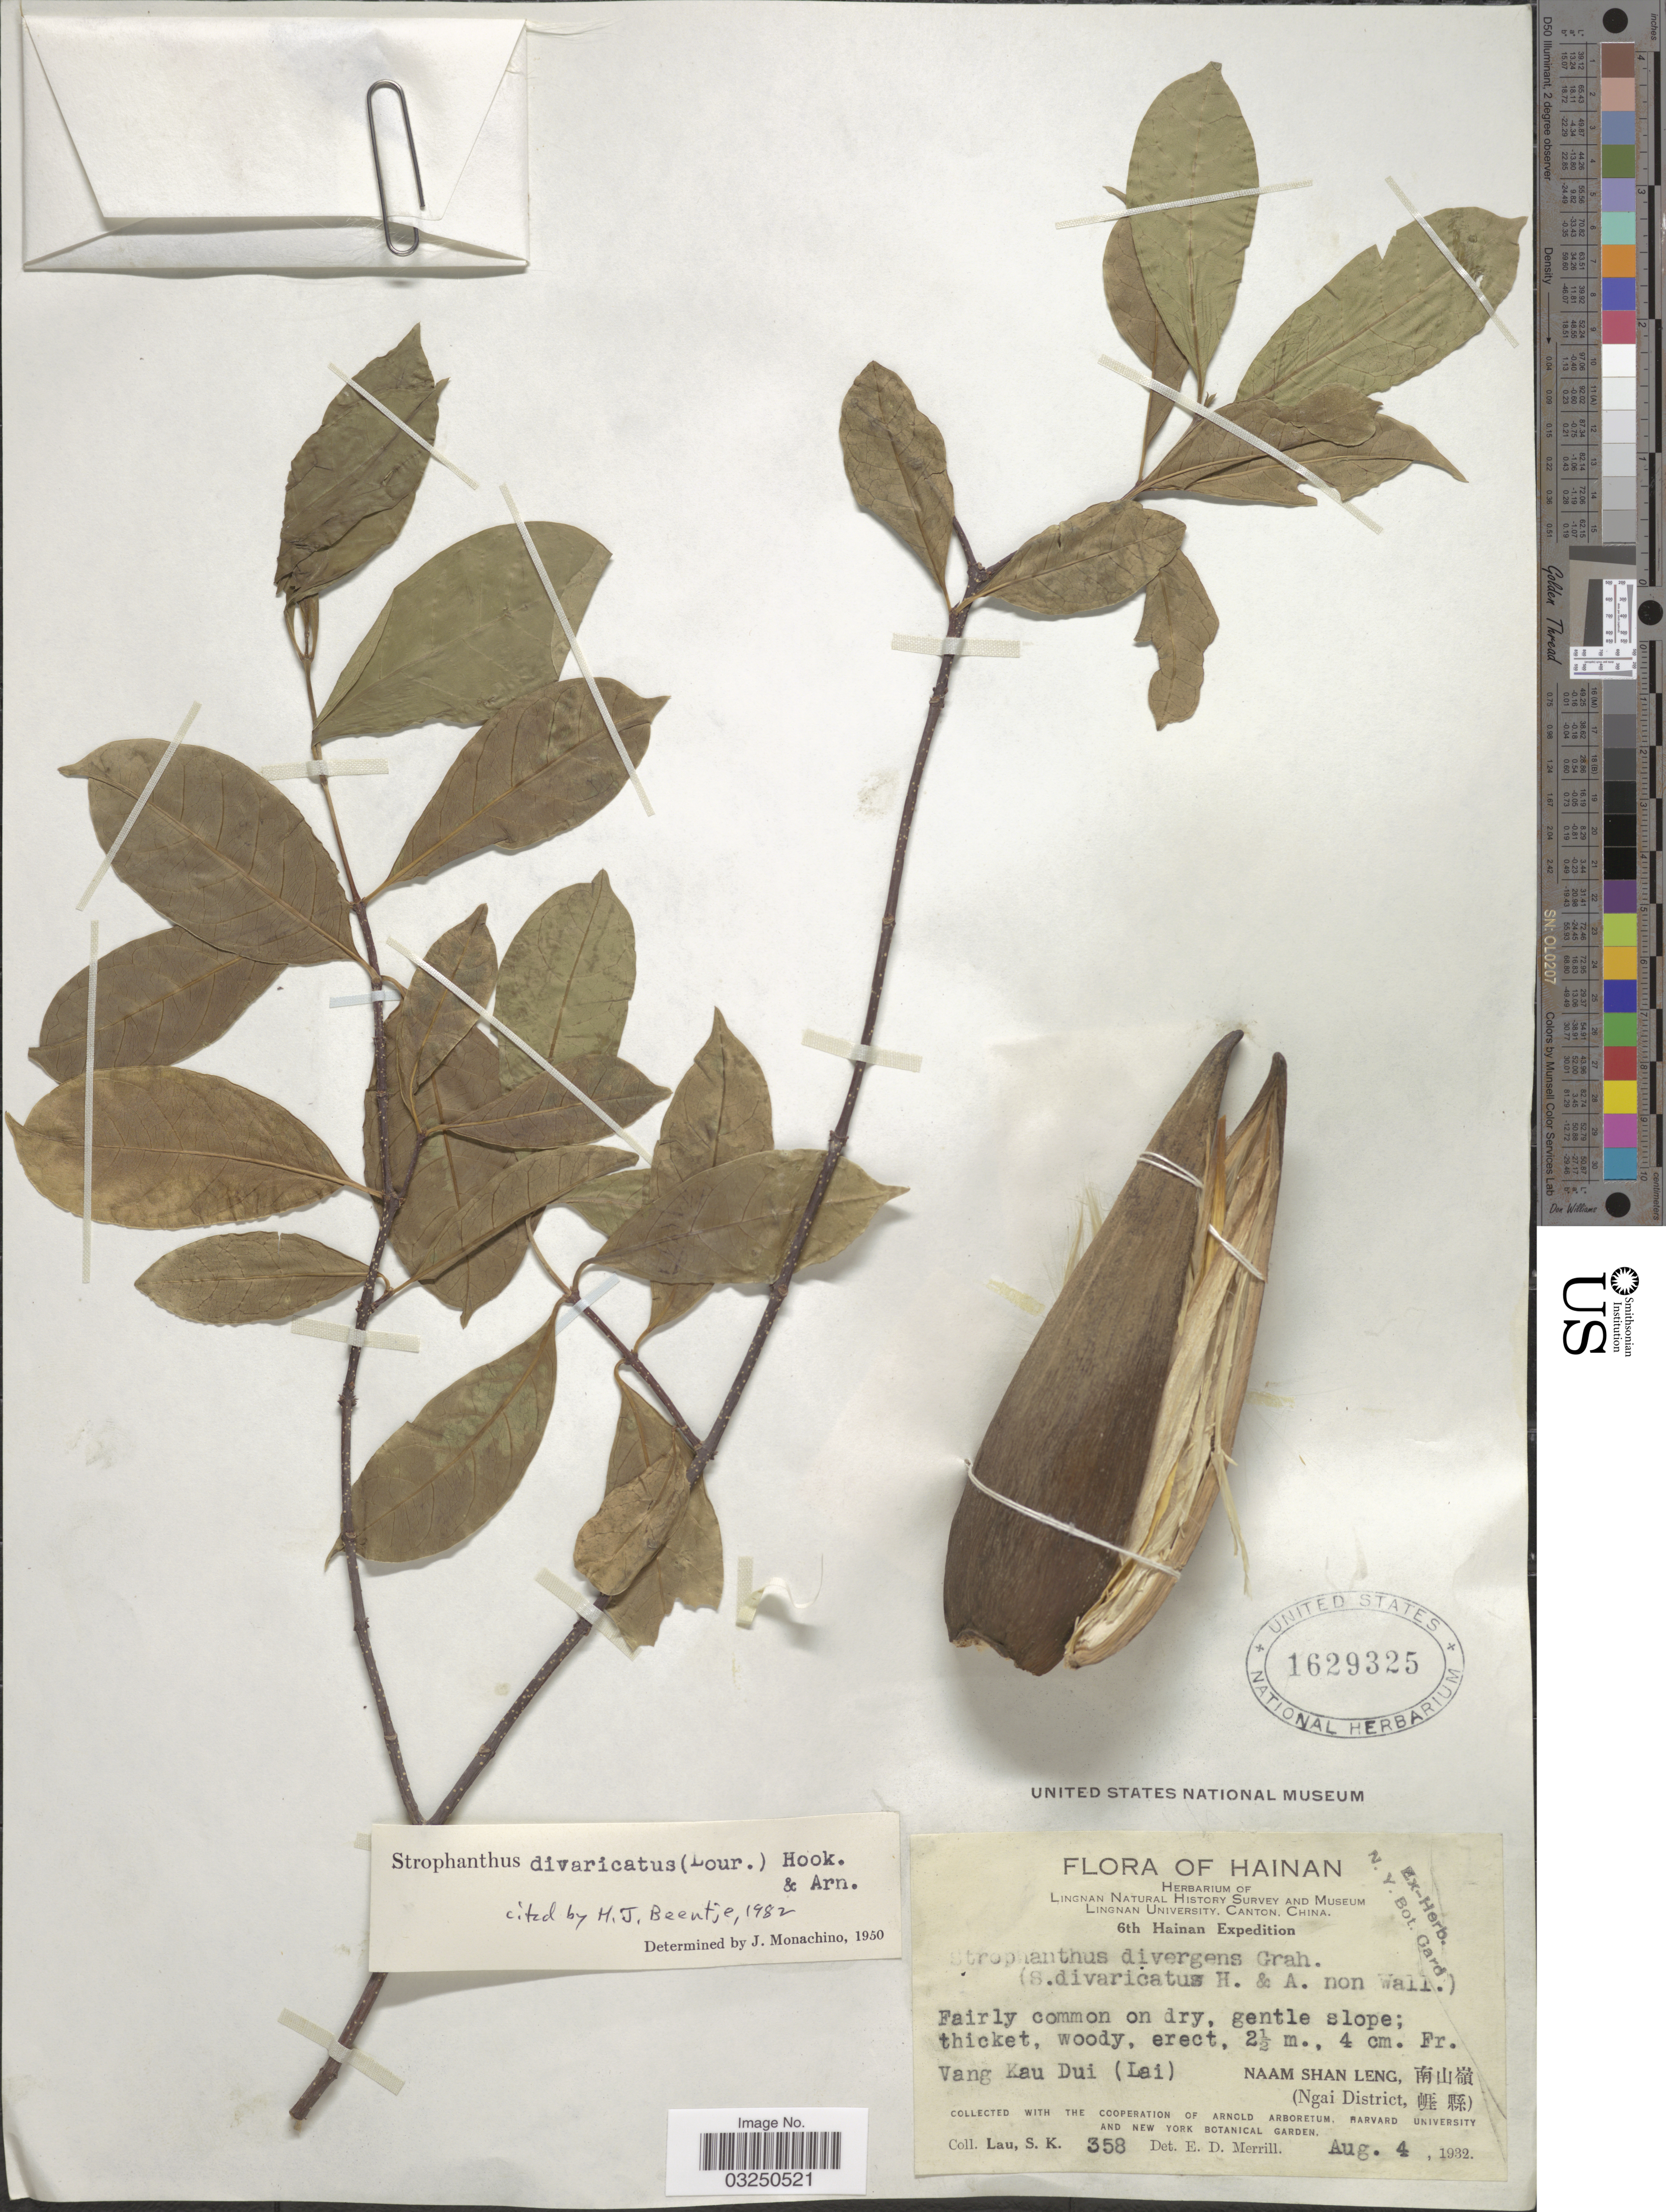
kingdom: Plantae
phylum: Tracheophyta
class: Magnoliopsida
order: Gentianales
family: Apocynaceae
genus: Strophanthus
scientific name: Strophanthus divaricatus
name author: (Lour.) Hook. & Arn.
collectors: S. K. Lau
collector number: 358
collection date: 1932-08-04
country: China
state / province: Hainan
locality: Vang Kau Dui (Lai). Naam Shan Leng. (Ngai District).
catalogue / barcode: US 1629325